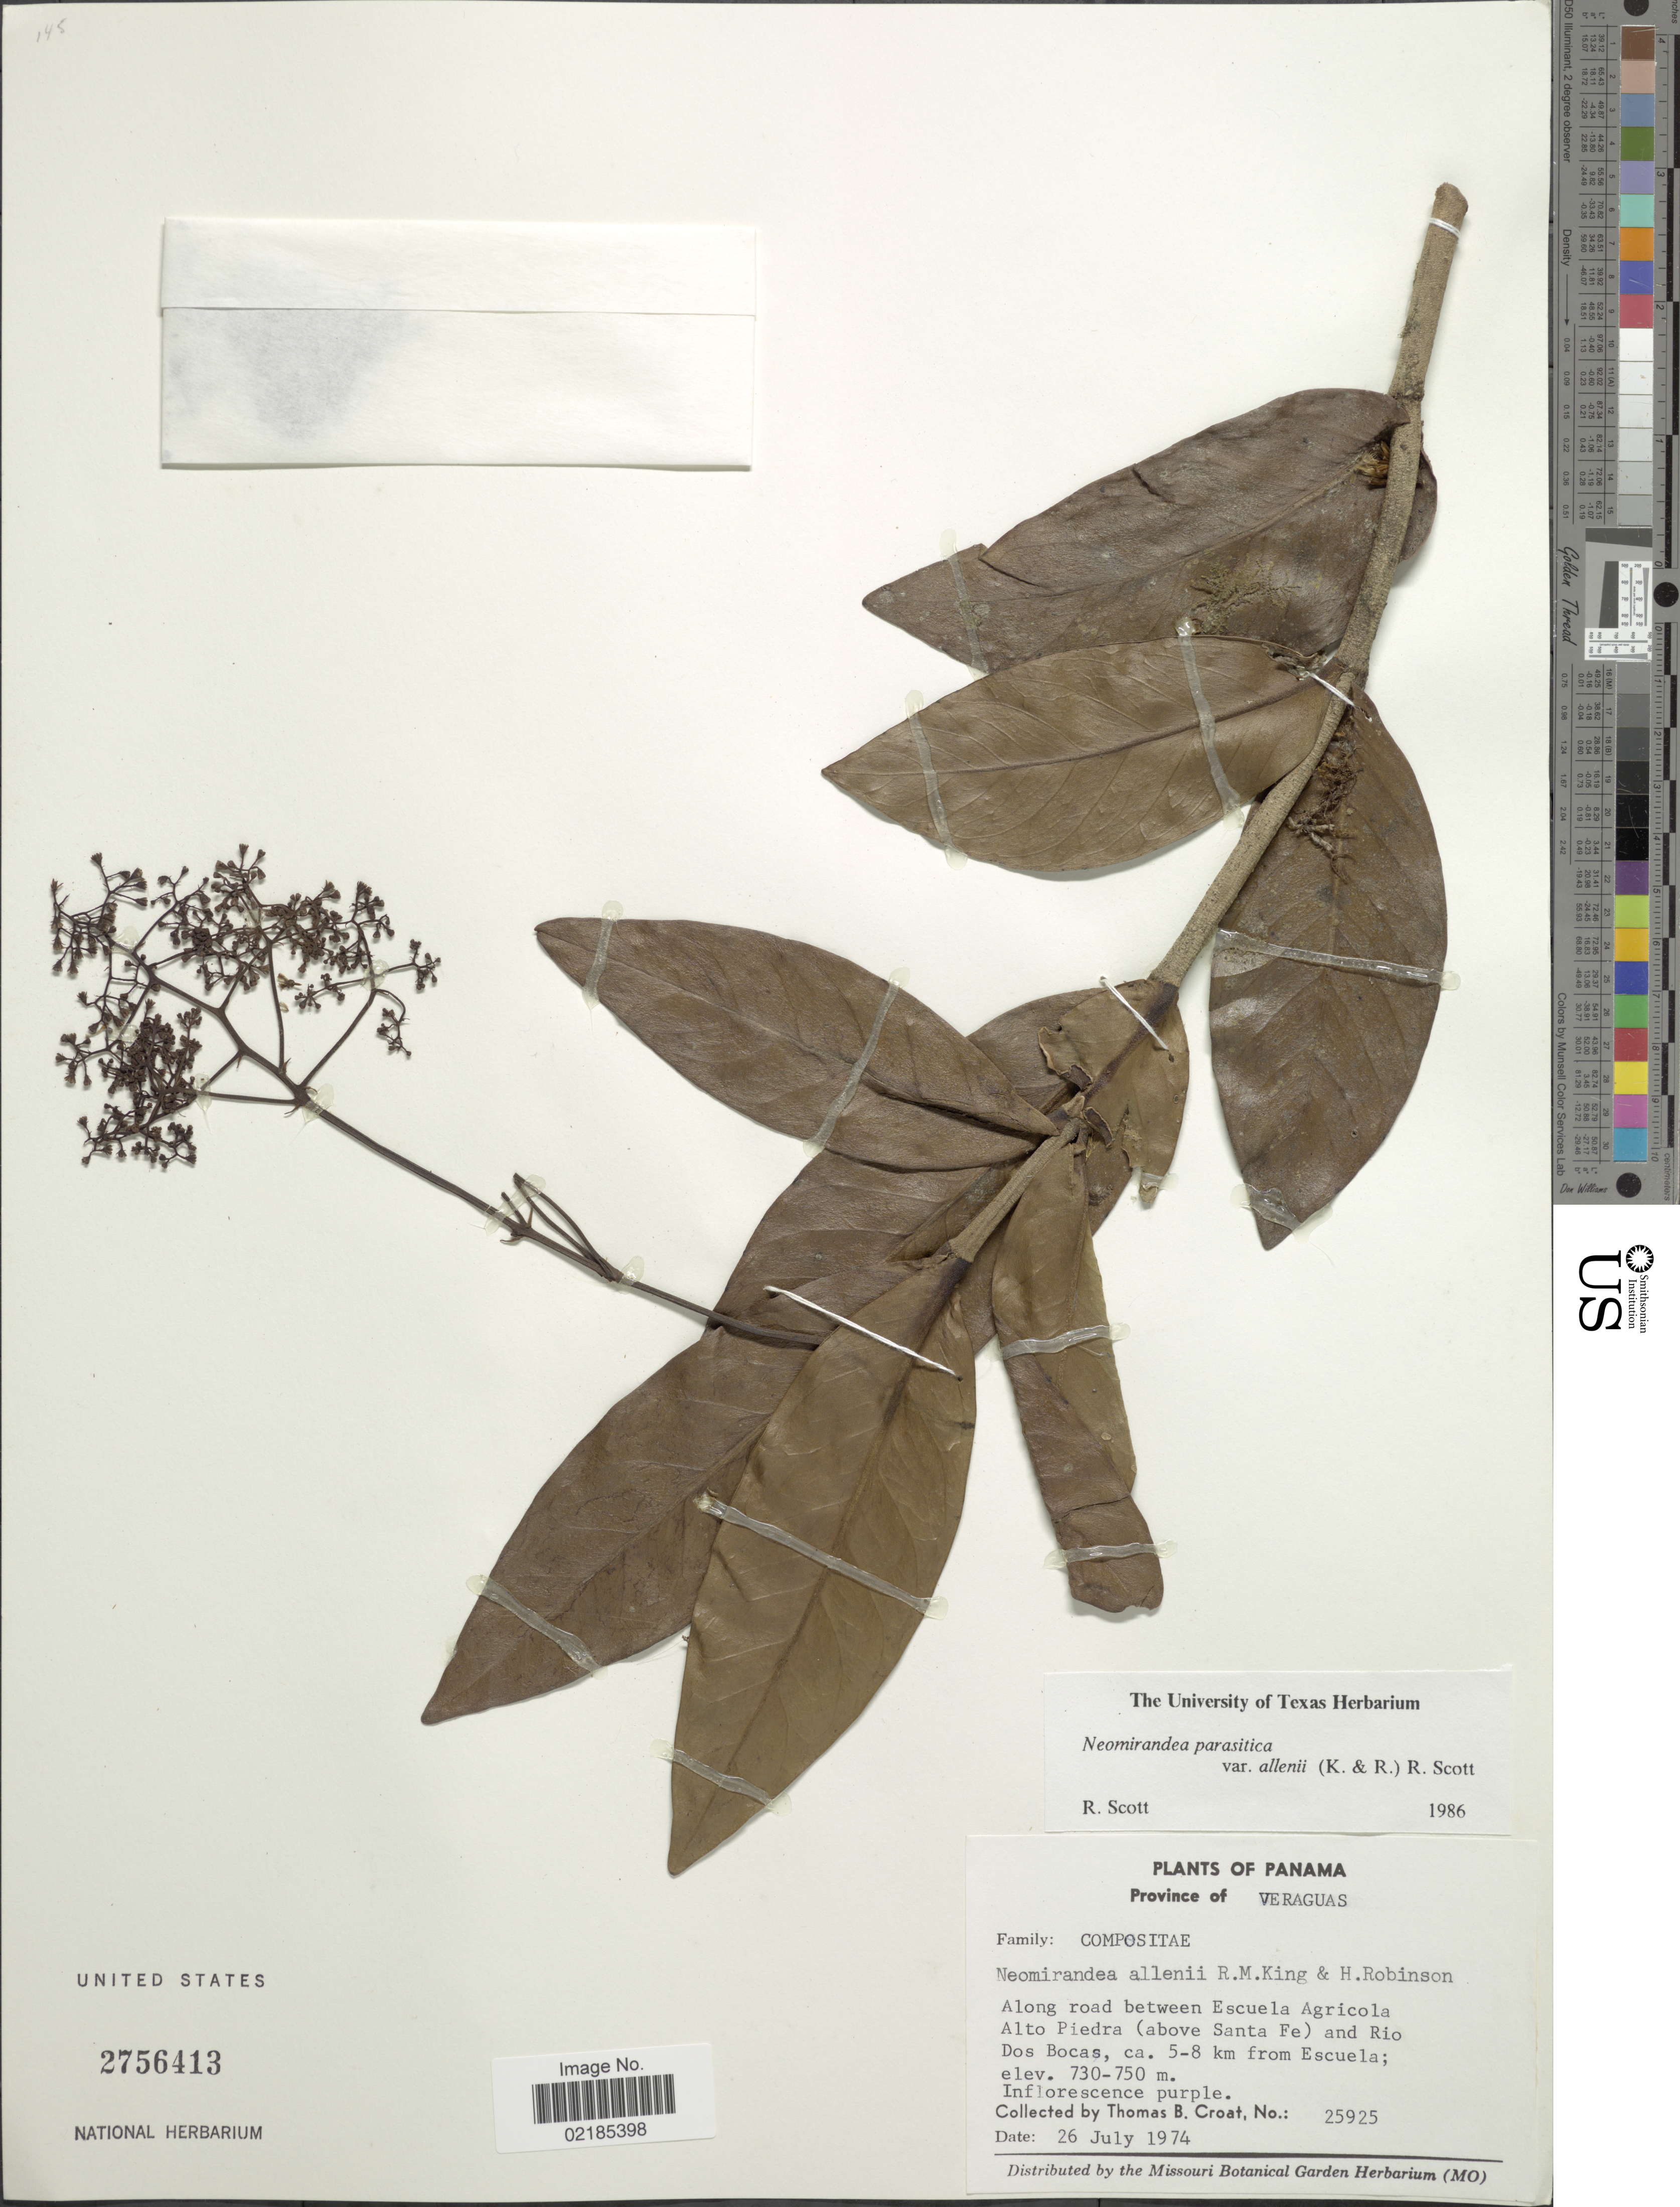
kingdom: Plantae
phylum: Tracheophyta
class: Magnoliopsida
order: Asterales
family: Asteraceae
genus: Neomirandea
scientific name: Neomirandea allenii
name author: R.M. King & H. Rob.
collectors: T. B. Croat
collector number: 25925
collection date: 1974-07-26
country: Panama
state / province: Veraguas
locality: Along road between Escuela Agricola Alto Piedra (above Santa Fe) and Rio Dos Bocas, ca. 5-8 km from Escuela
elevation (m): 730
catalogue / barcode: US 2756413